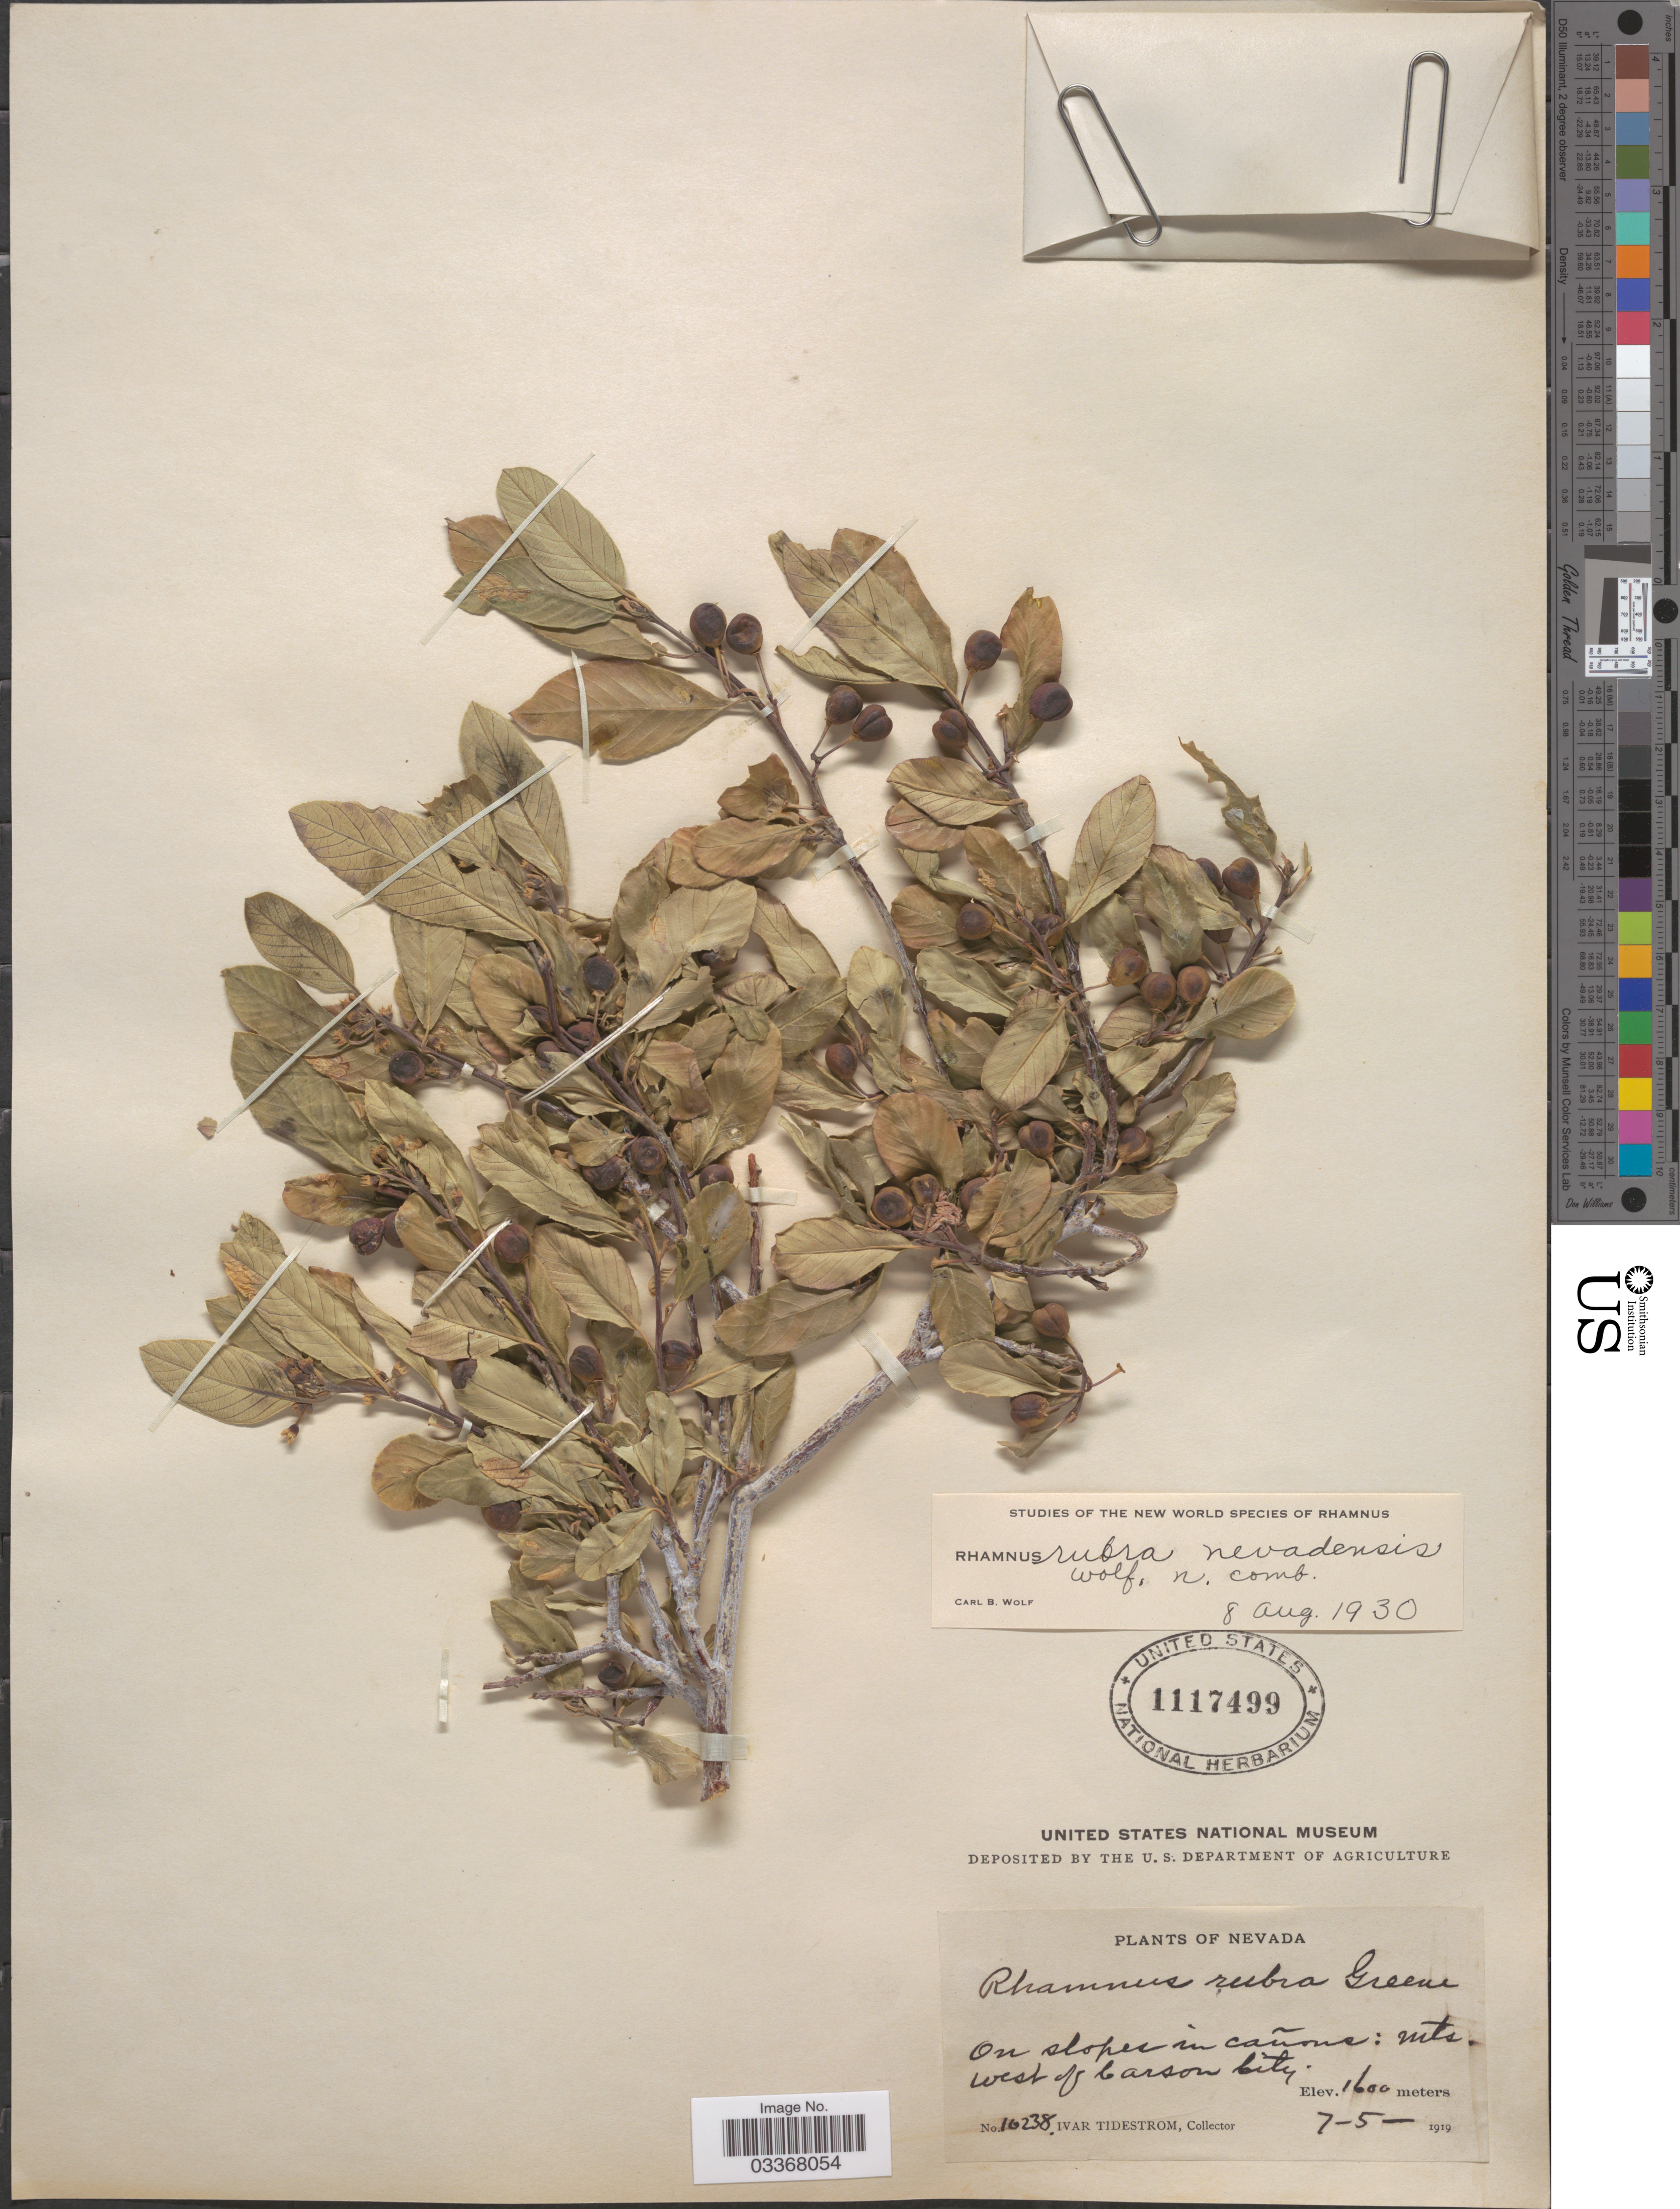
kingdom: Plantae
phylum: Tracheophyta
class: Magnoliopsida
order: Rosales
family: Rhamnaceae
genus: Frangula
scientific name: Frangula rubra subsp. nevadensis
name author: (A. Nelson) Kartesz & Gandhi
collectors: I. F. Tidestrom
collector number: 10238*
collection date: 1919-07-05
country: United States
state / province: Nevada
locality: On slopes in cañons: mts. west of Carson City.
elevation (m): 1600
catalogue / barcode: US 1117499